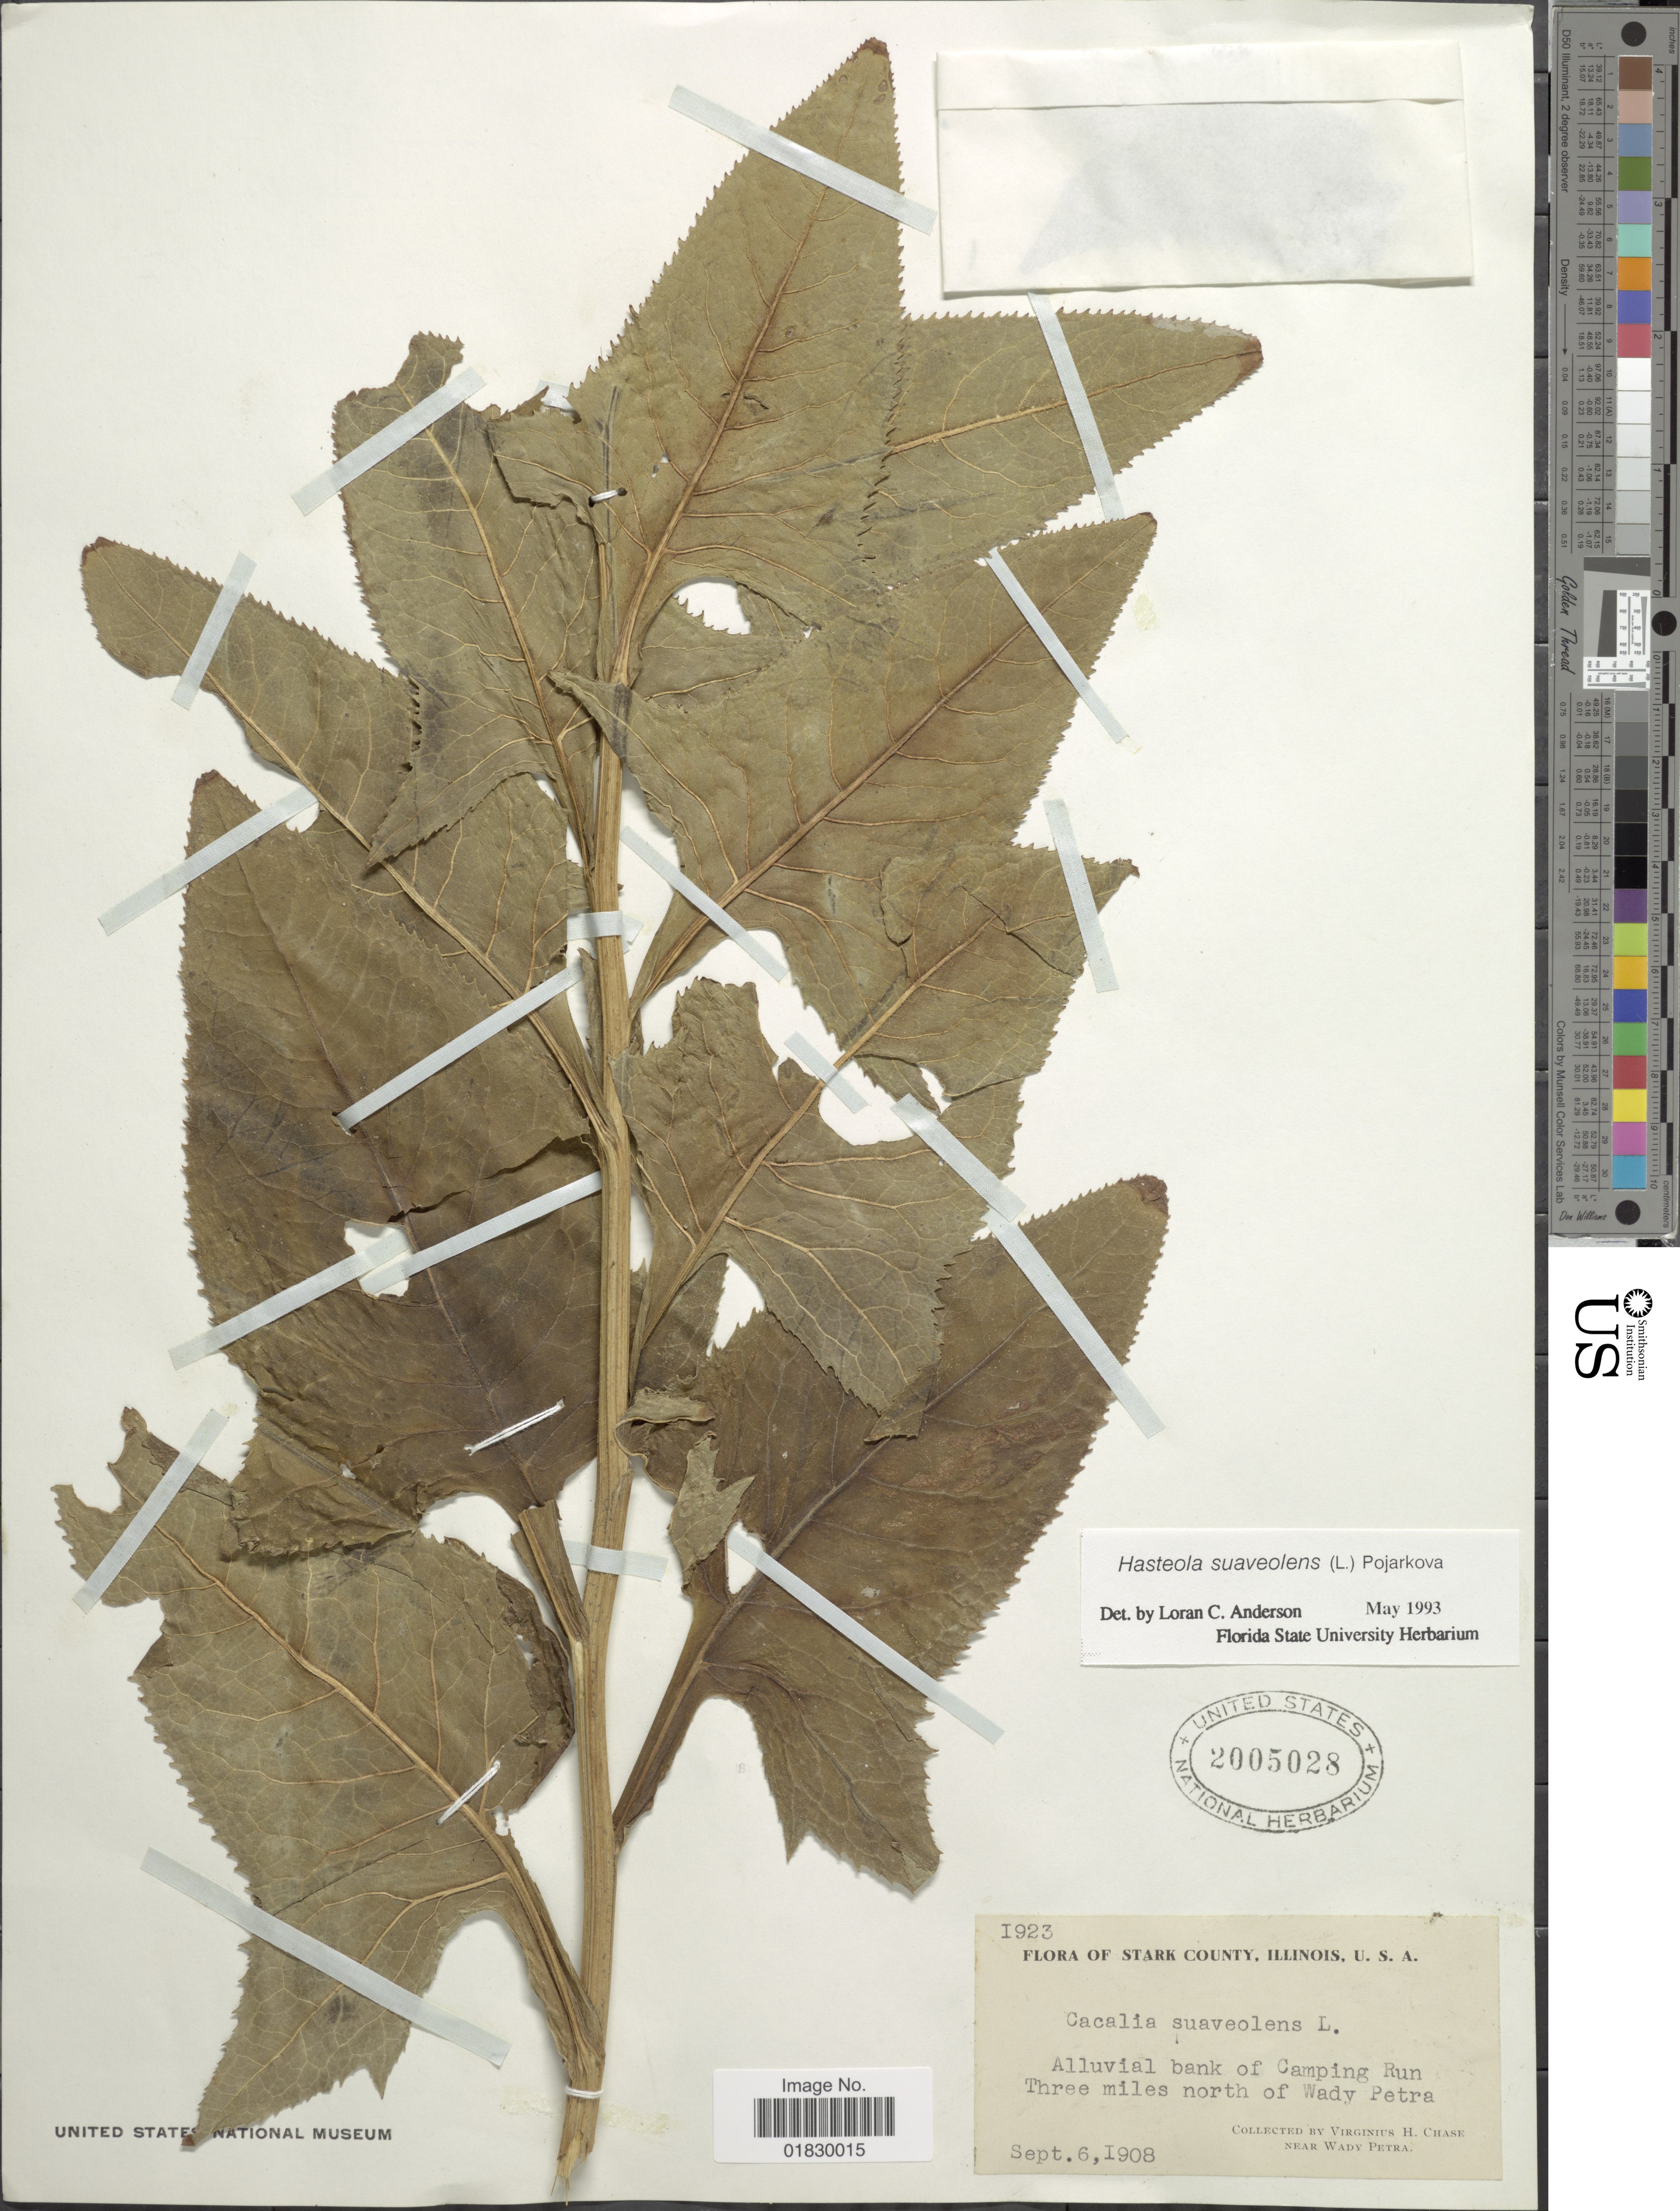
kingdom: Plantae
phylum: Tracheophyta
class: Magnoliopsida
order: Asterales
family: Asteraceae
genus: Hasteola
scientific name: Hasteola suaveolens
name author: (L.) Pojark.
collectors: V. H. Chase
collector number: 1923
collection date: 1908-09-06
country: United States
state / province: Illinois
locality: Stark County, Illinois, U. S. A., Bank of Camping Run Three miles north of Wady Petra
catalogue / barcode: US 2005028